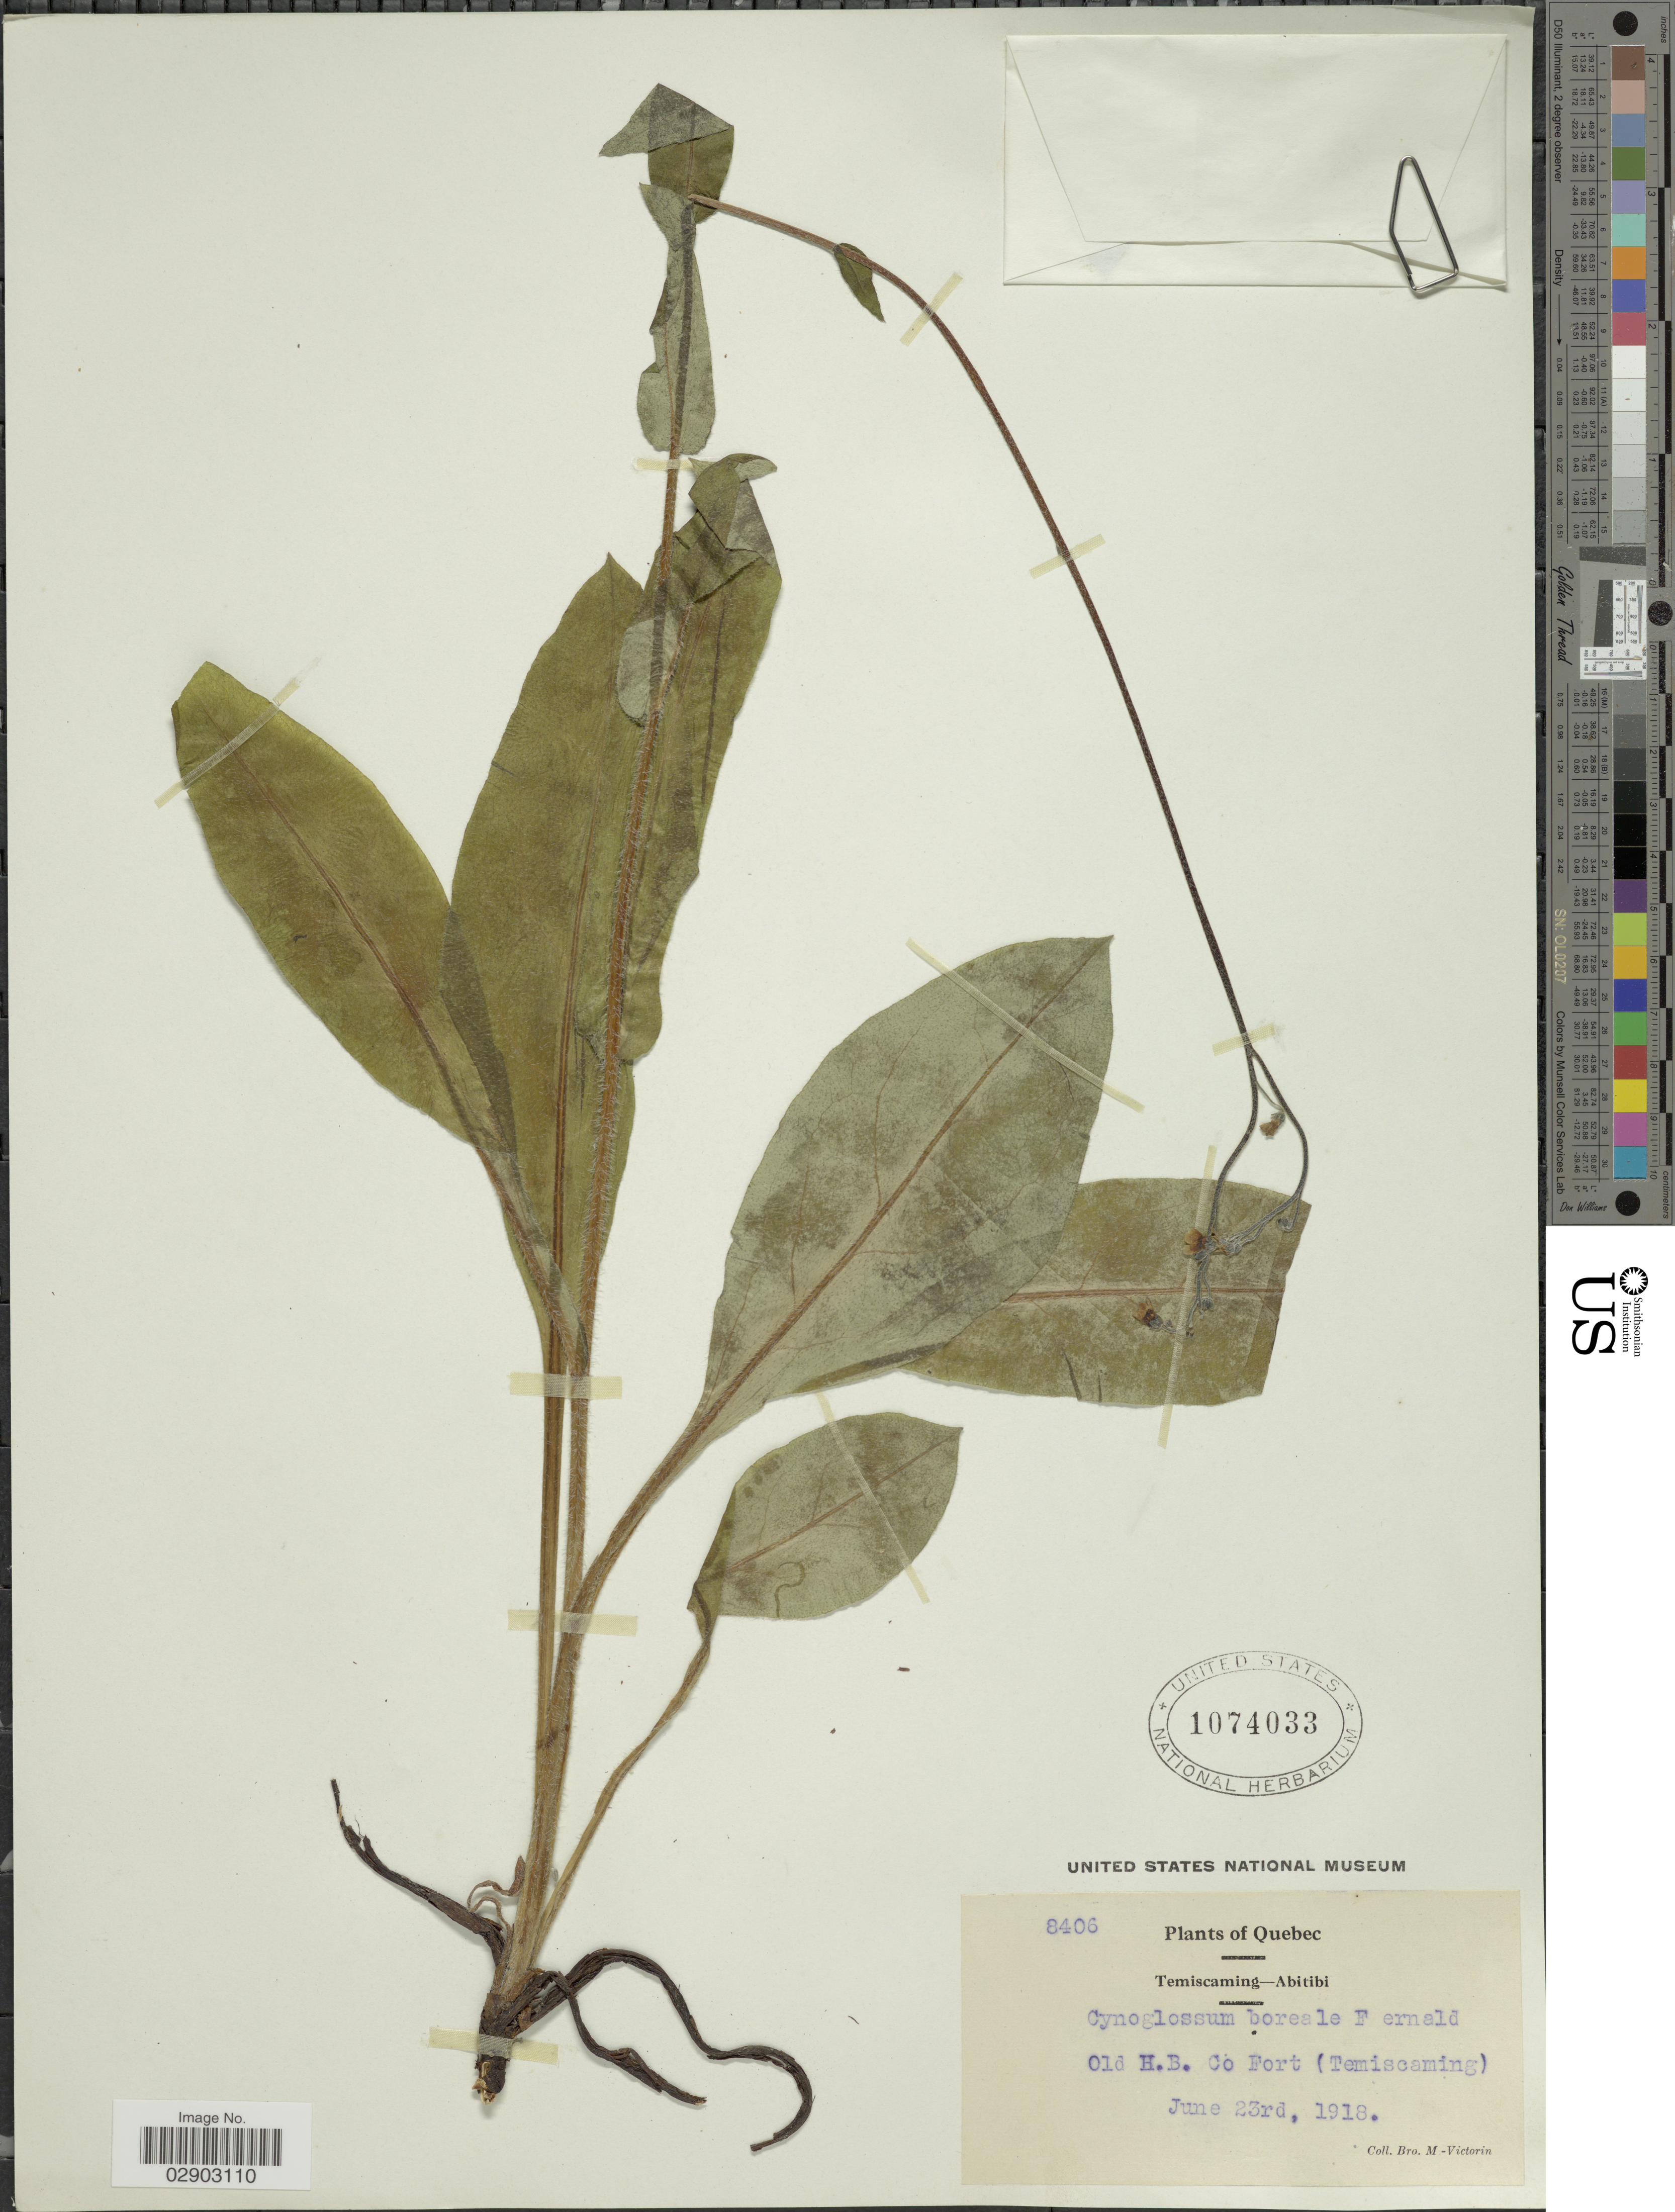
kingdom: Plantae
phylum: Tracheophyta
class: Magnoliopsida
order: Boraginales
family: Boraginaceae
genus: Cynoglossum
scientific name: Cynoglossum boreale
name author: Fernald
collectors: Fr. Marie-Victorin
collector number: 8406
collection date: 1918-06-23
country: Canada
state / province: Quebec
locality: Temiscaming-Abitibi. Old H.B. Co Fort (Temiscaming).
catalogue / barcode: US 1074033